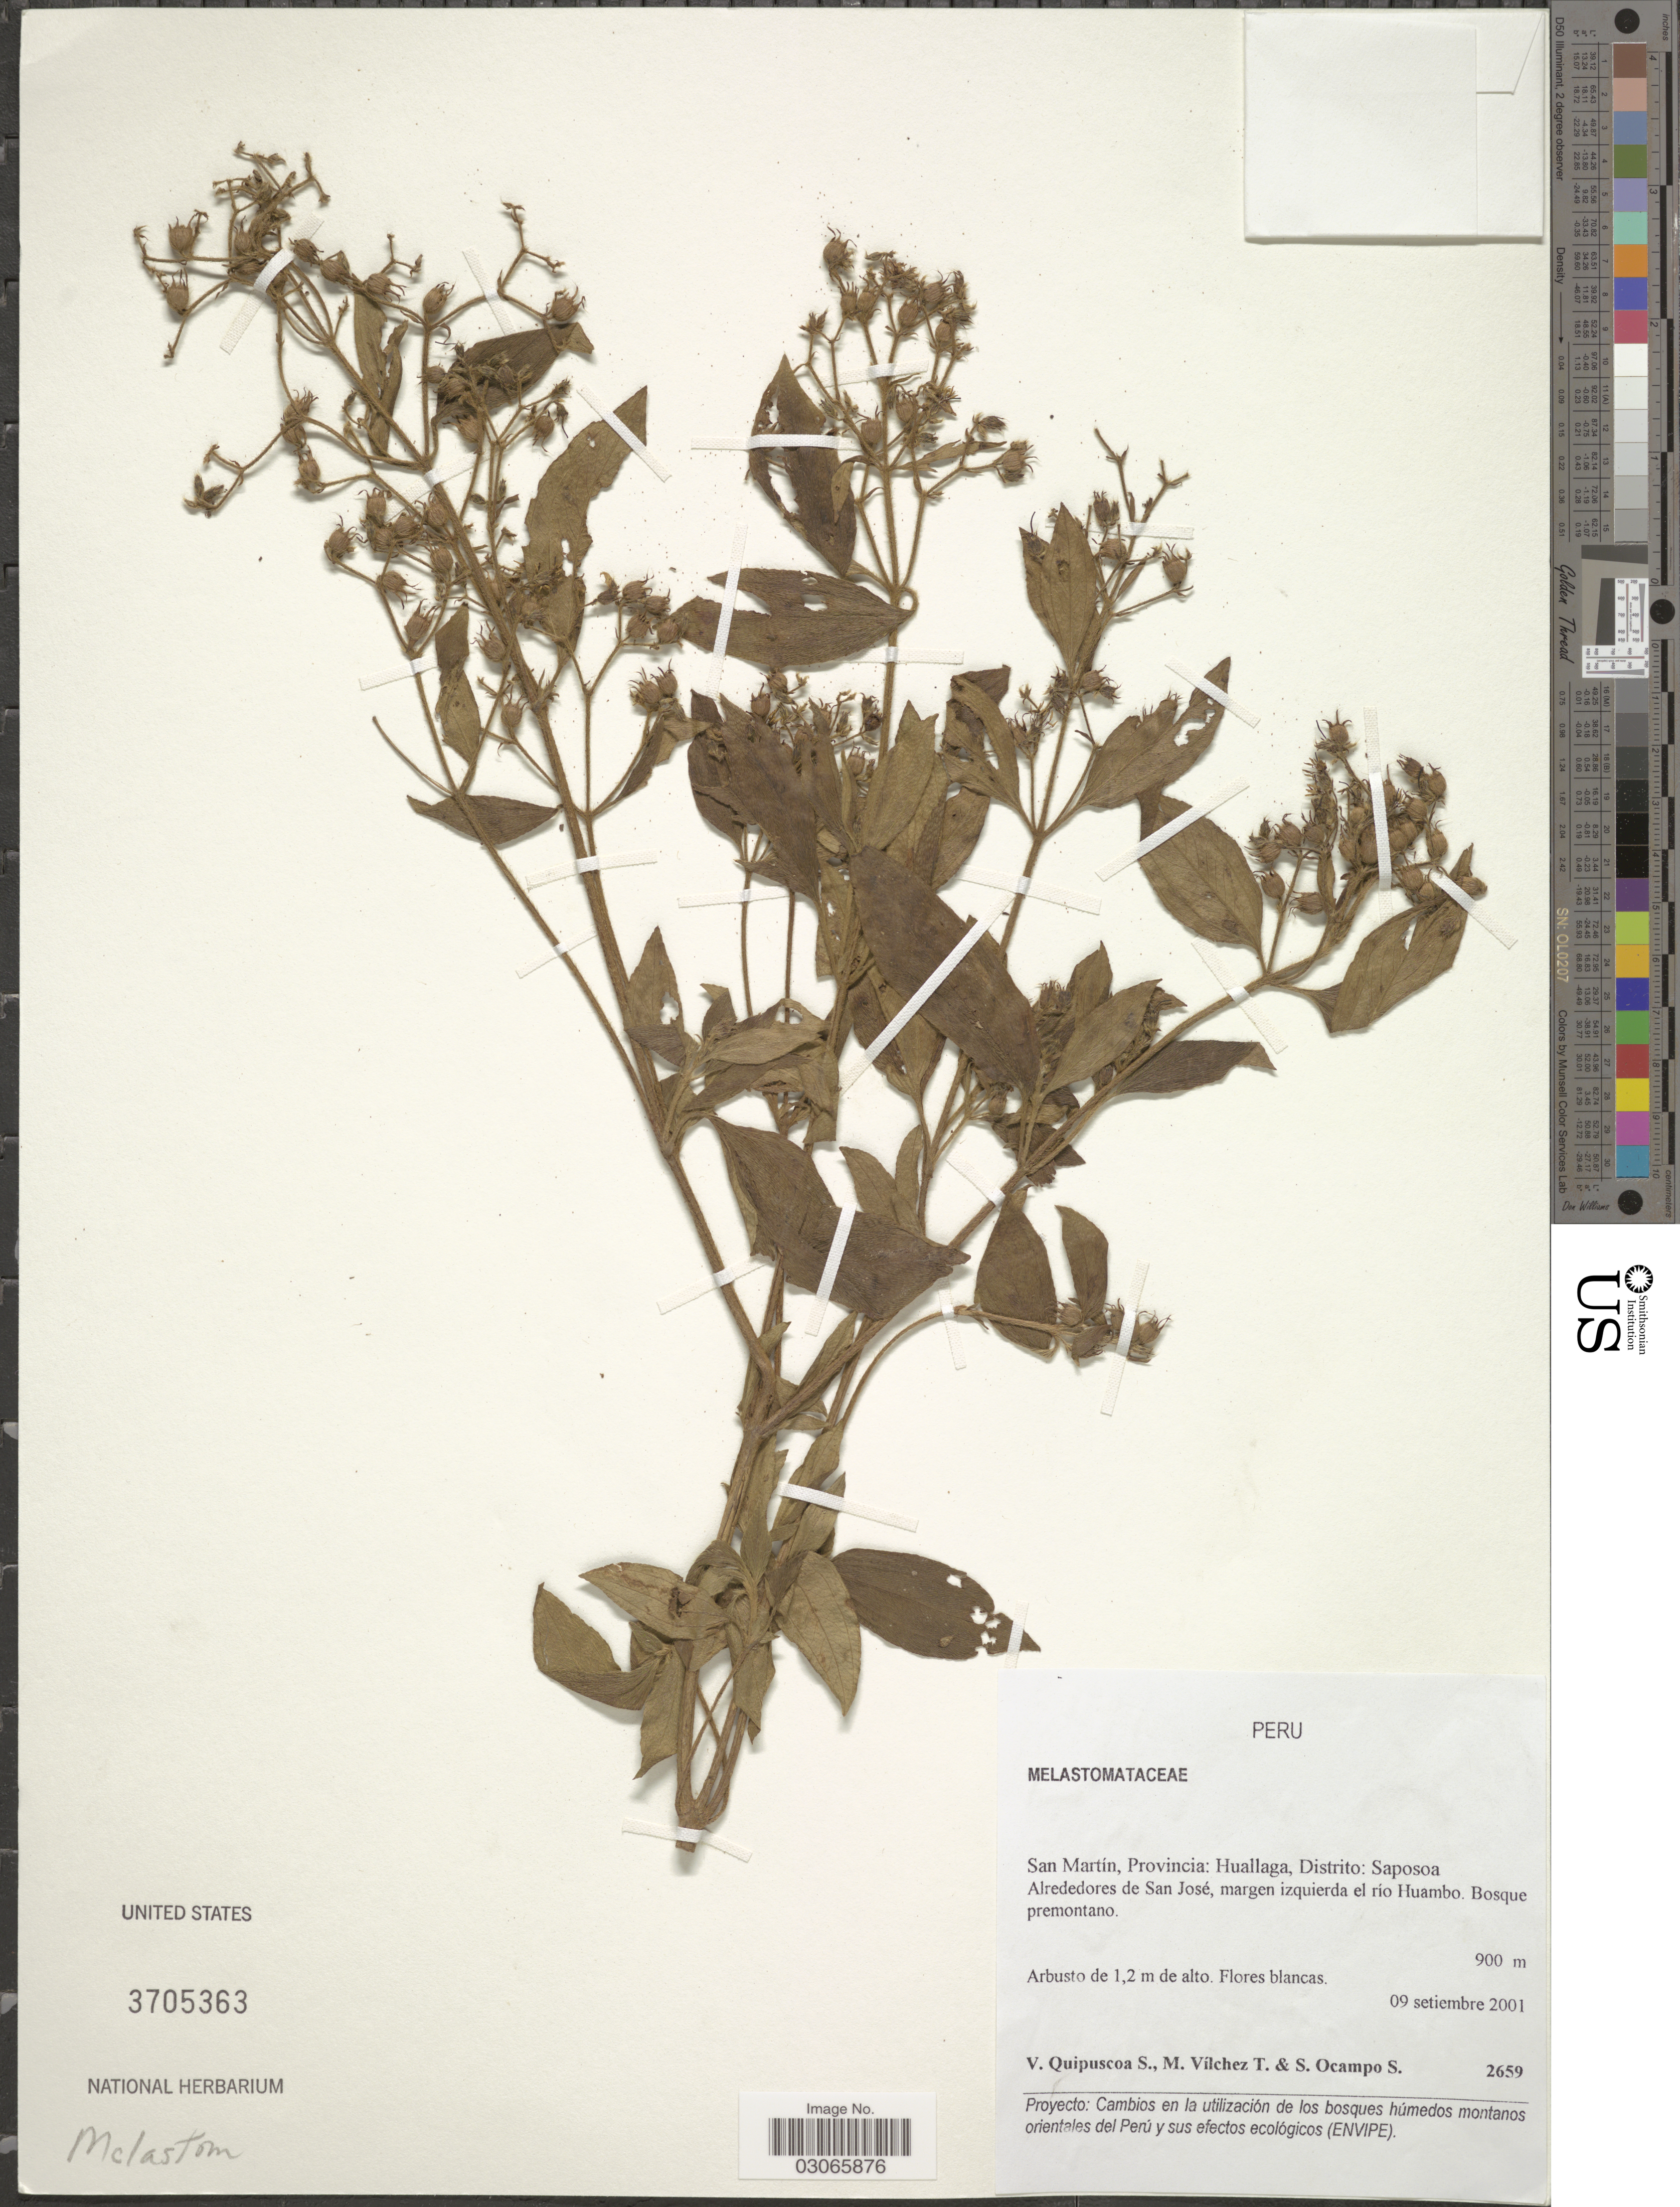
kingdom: Plantae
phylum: Tracheophyta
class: Magnoliopsida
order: Myrtales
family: Melastomataceae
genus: Chaetogastra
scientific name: Chaetogastra longifolia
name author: (Vahl) DC.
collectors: V. Quipuscoa S., M. Vilchez T. & S. Ocampo S.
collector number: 2659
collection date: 2001-09-09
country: Peru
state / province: San Martín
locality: Provincia: Huallaga, Distrito: Saposoa Alrededores de San José, margen izquierda del río Huambo.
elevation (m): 900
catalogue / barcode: US 3705363